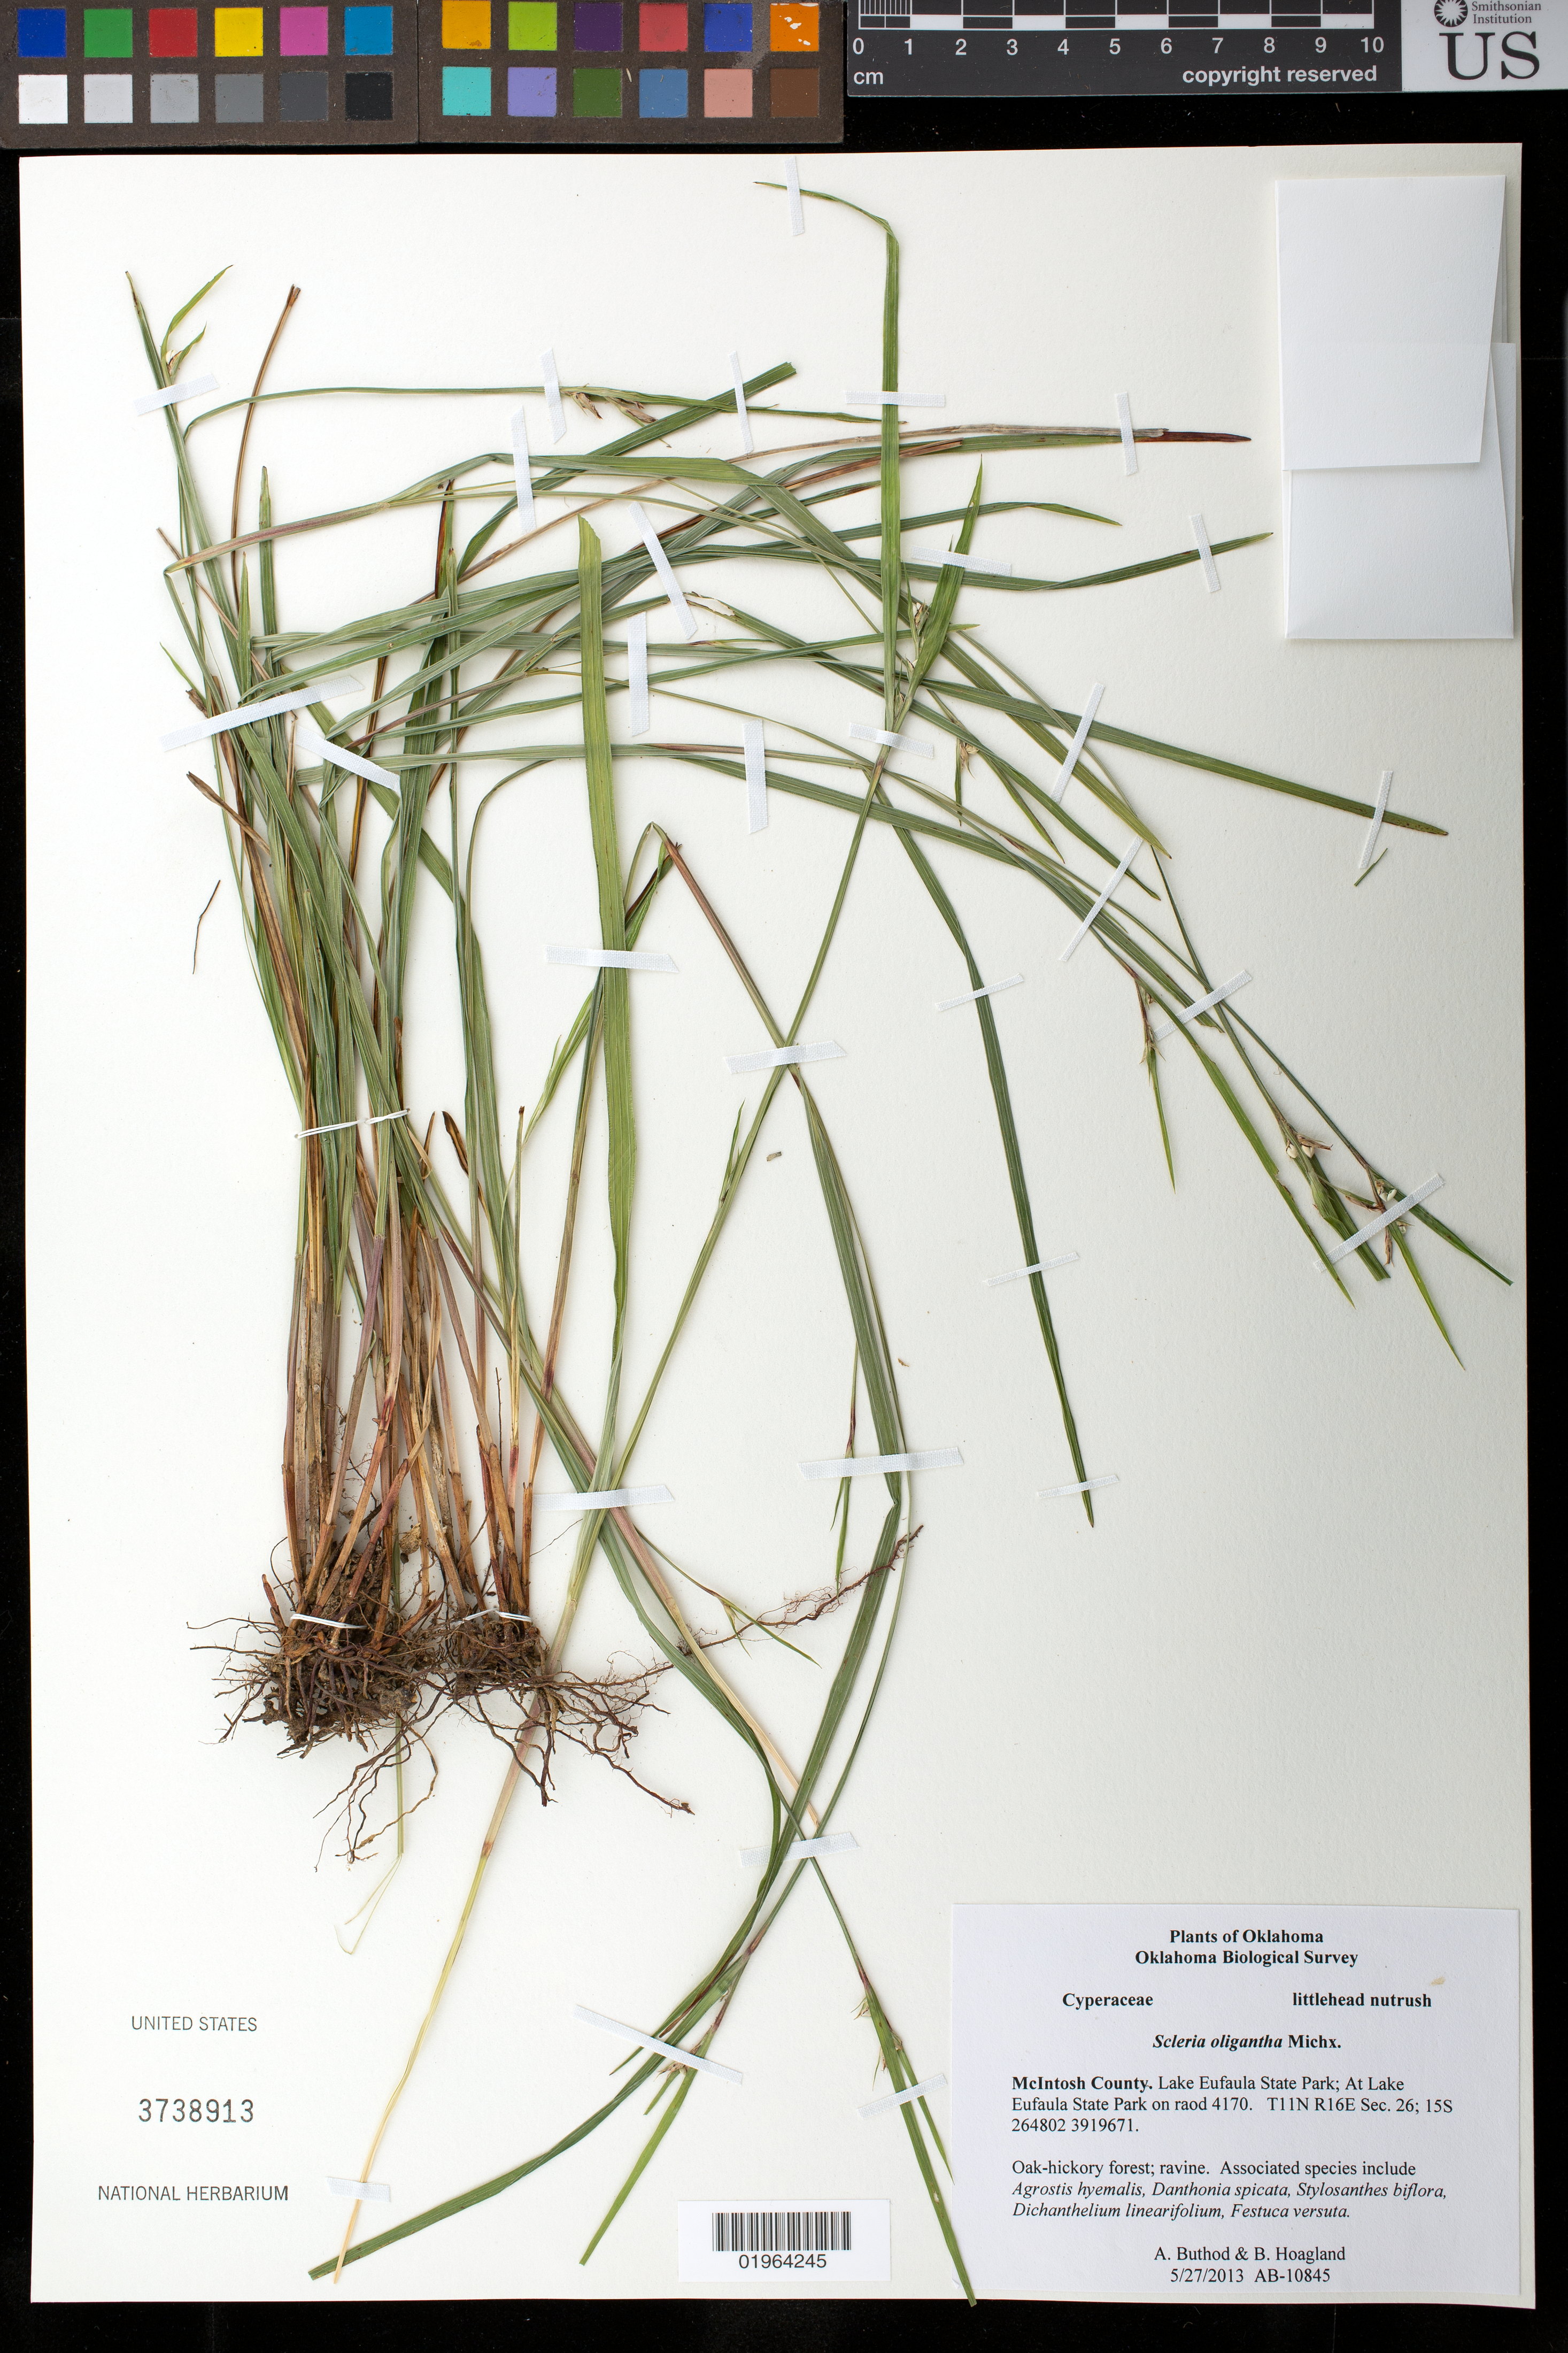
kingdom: Plantae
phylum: Tracheophyta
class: Liliopsida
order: Poales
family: Cyperaceae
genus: Scleria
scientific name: Scleria oligantha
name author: Michx.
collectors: A. Buthod & B. Hoagland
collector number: AB-10845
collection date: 2013-05-27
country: United States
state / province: Oklahoma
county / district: McIntosh County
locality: Lake Eufaula State Park, on road 4170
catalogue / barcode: US 3738913